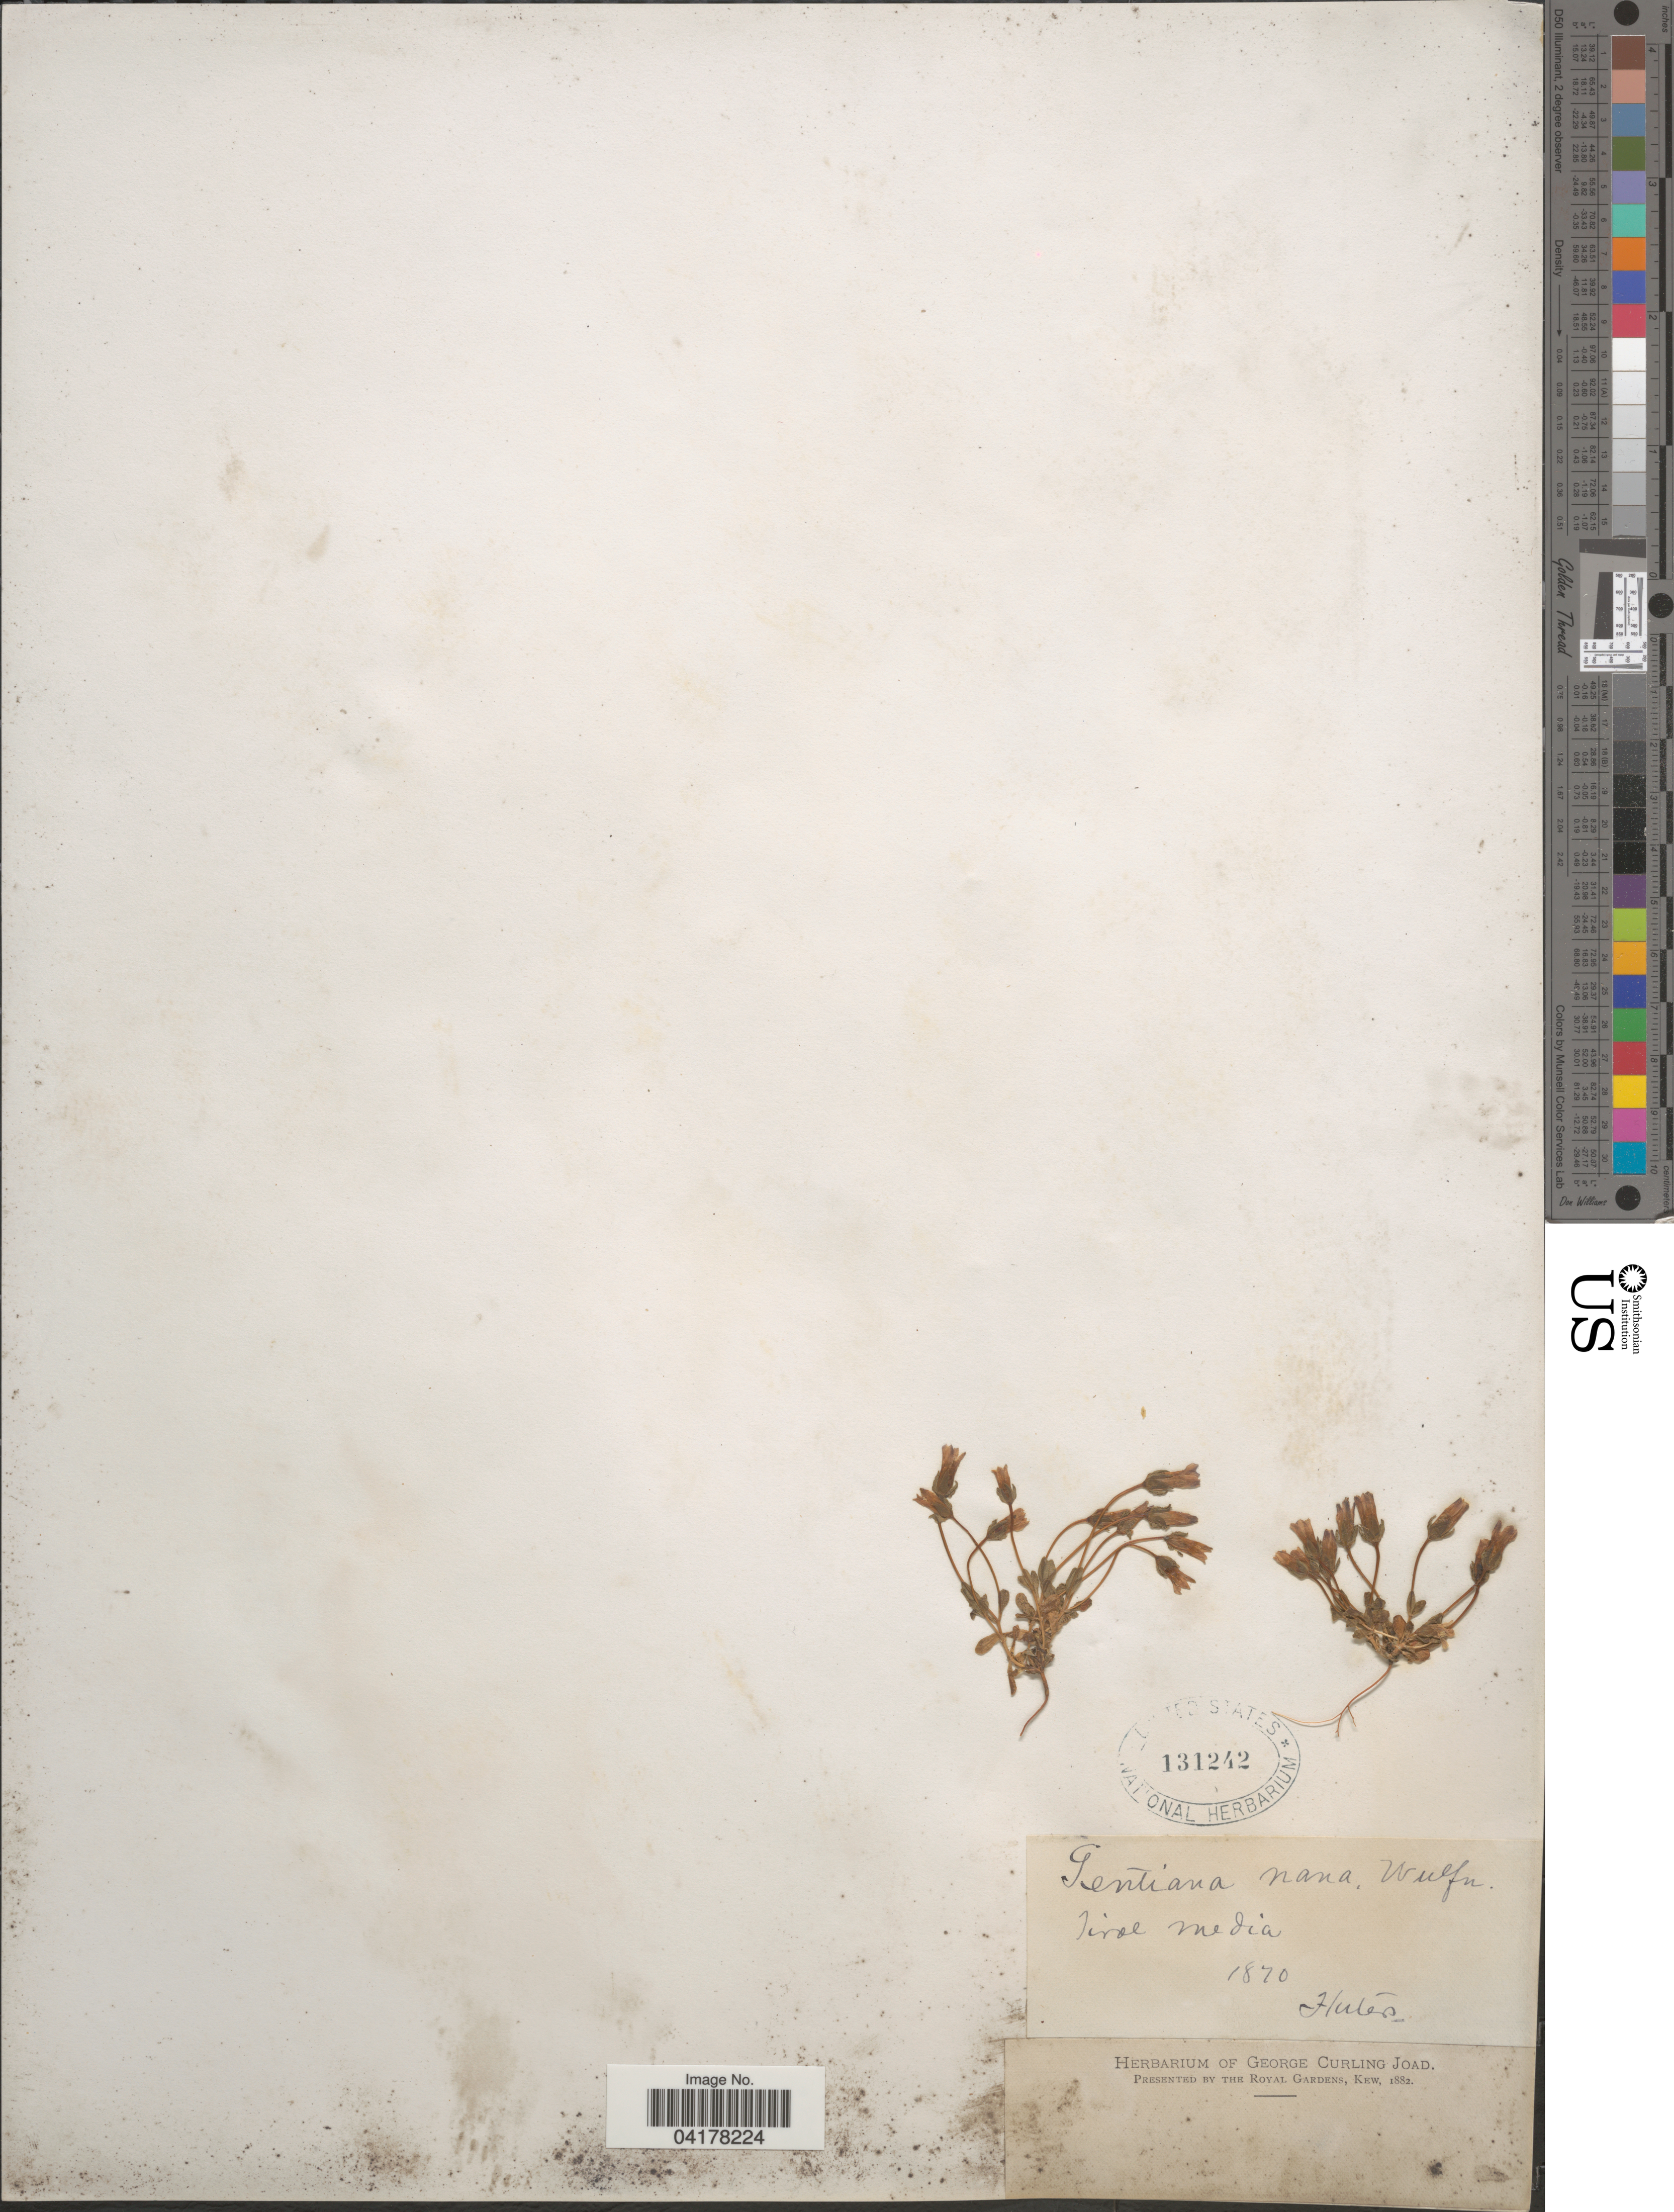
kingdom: Plantae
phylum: Tracheophyta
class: Magnoliopsida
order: Gentianales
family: Gentianaceae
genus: Gentiana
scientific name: Gentiana nana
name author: Wulfen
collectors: -. Huter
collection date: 1870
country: Austria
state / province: Tirol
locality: Tirol media.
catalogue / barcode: US 131242